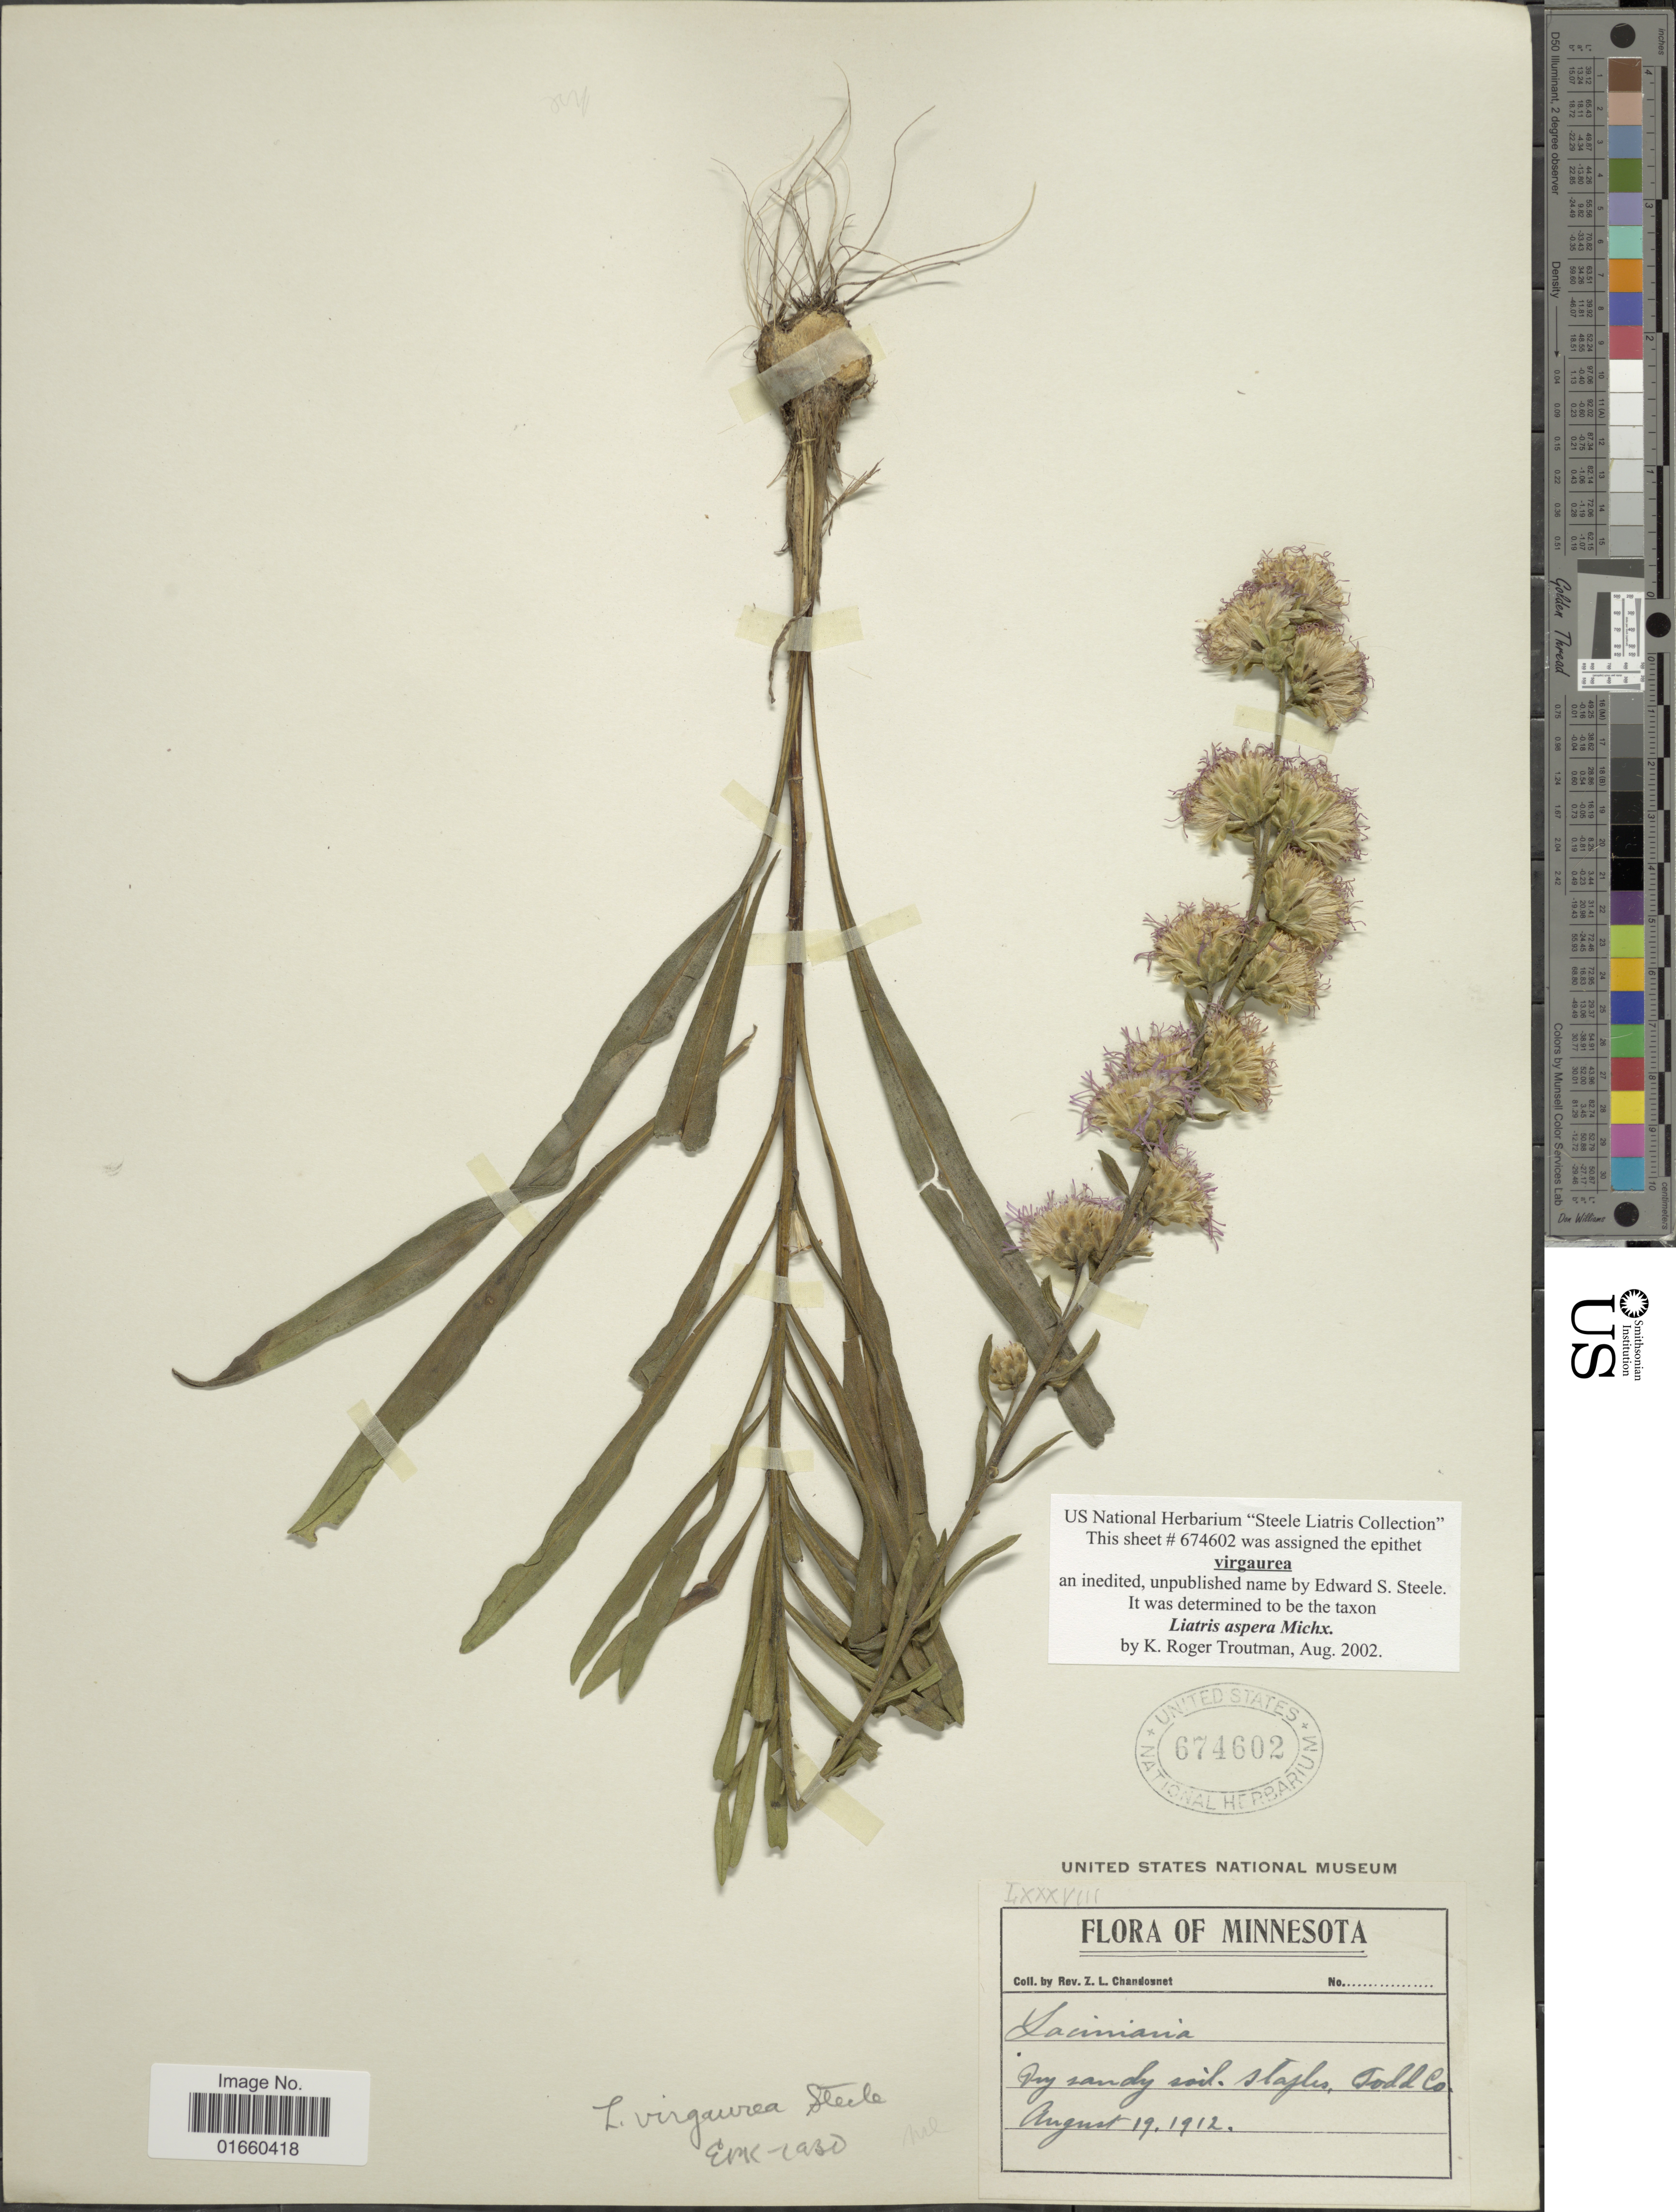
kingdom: Plantae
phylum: Tracheophyta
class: Magnoliopsida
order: Asterales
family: Asteraceae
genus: Liatris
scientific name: Liatris aspera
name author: Michx.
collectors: Z. Chandonnet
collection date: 1912-08-19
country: United States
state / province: Minnesota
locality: Staples, Todd Co.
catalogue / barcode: US 674602